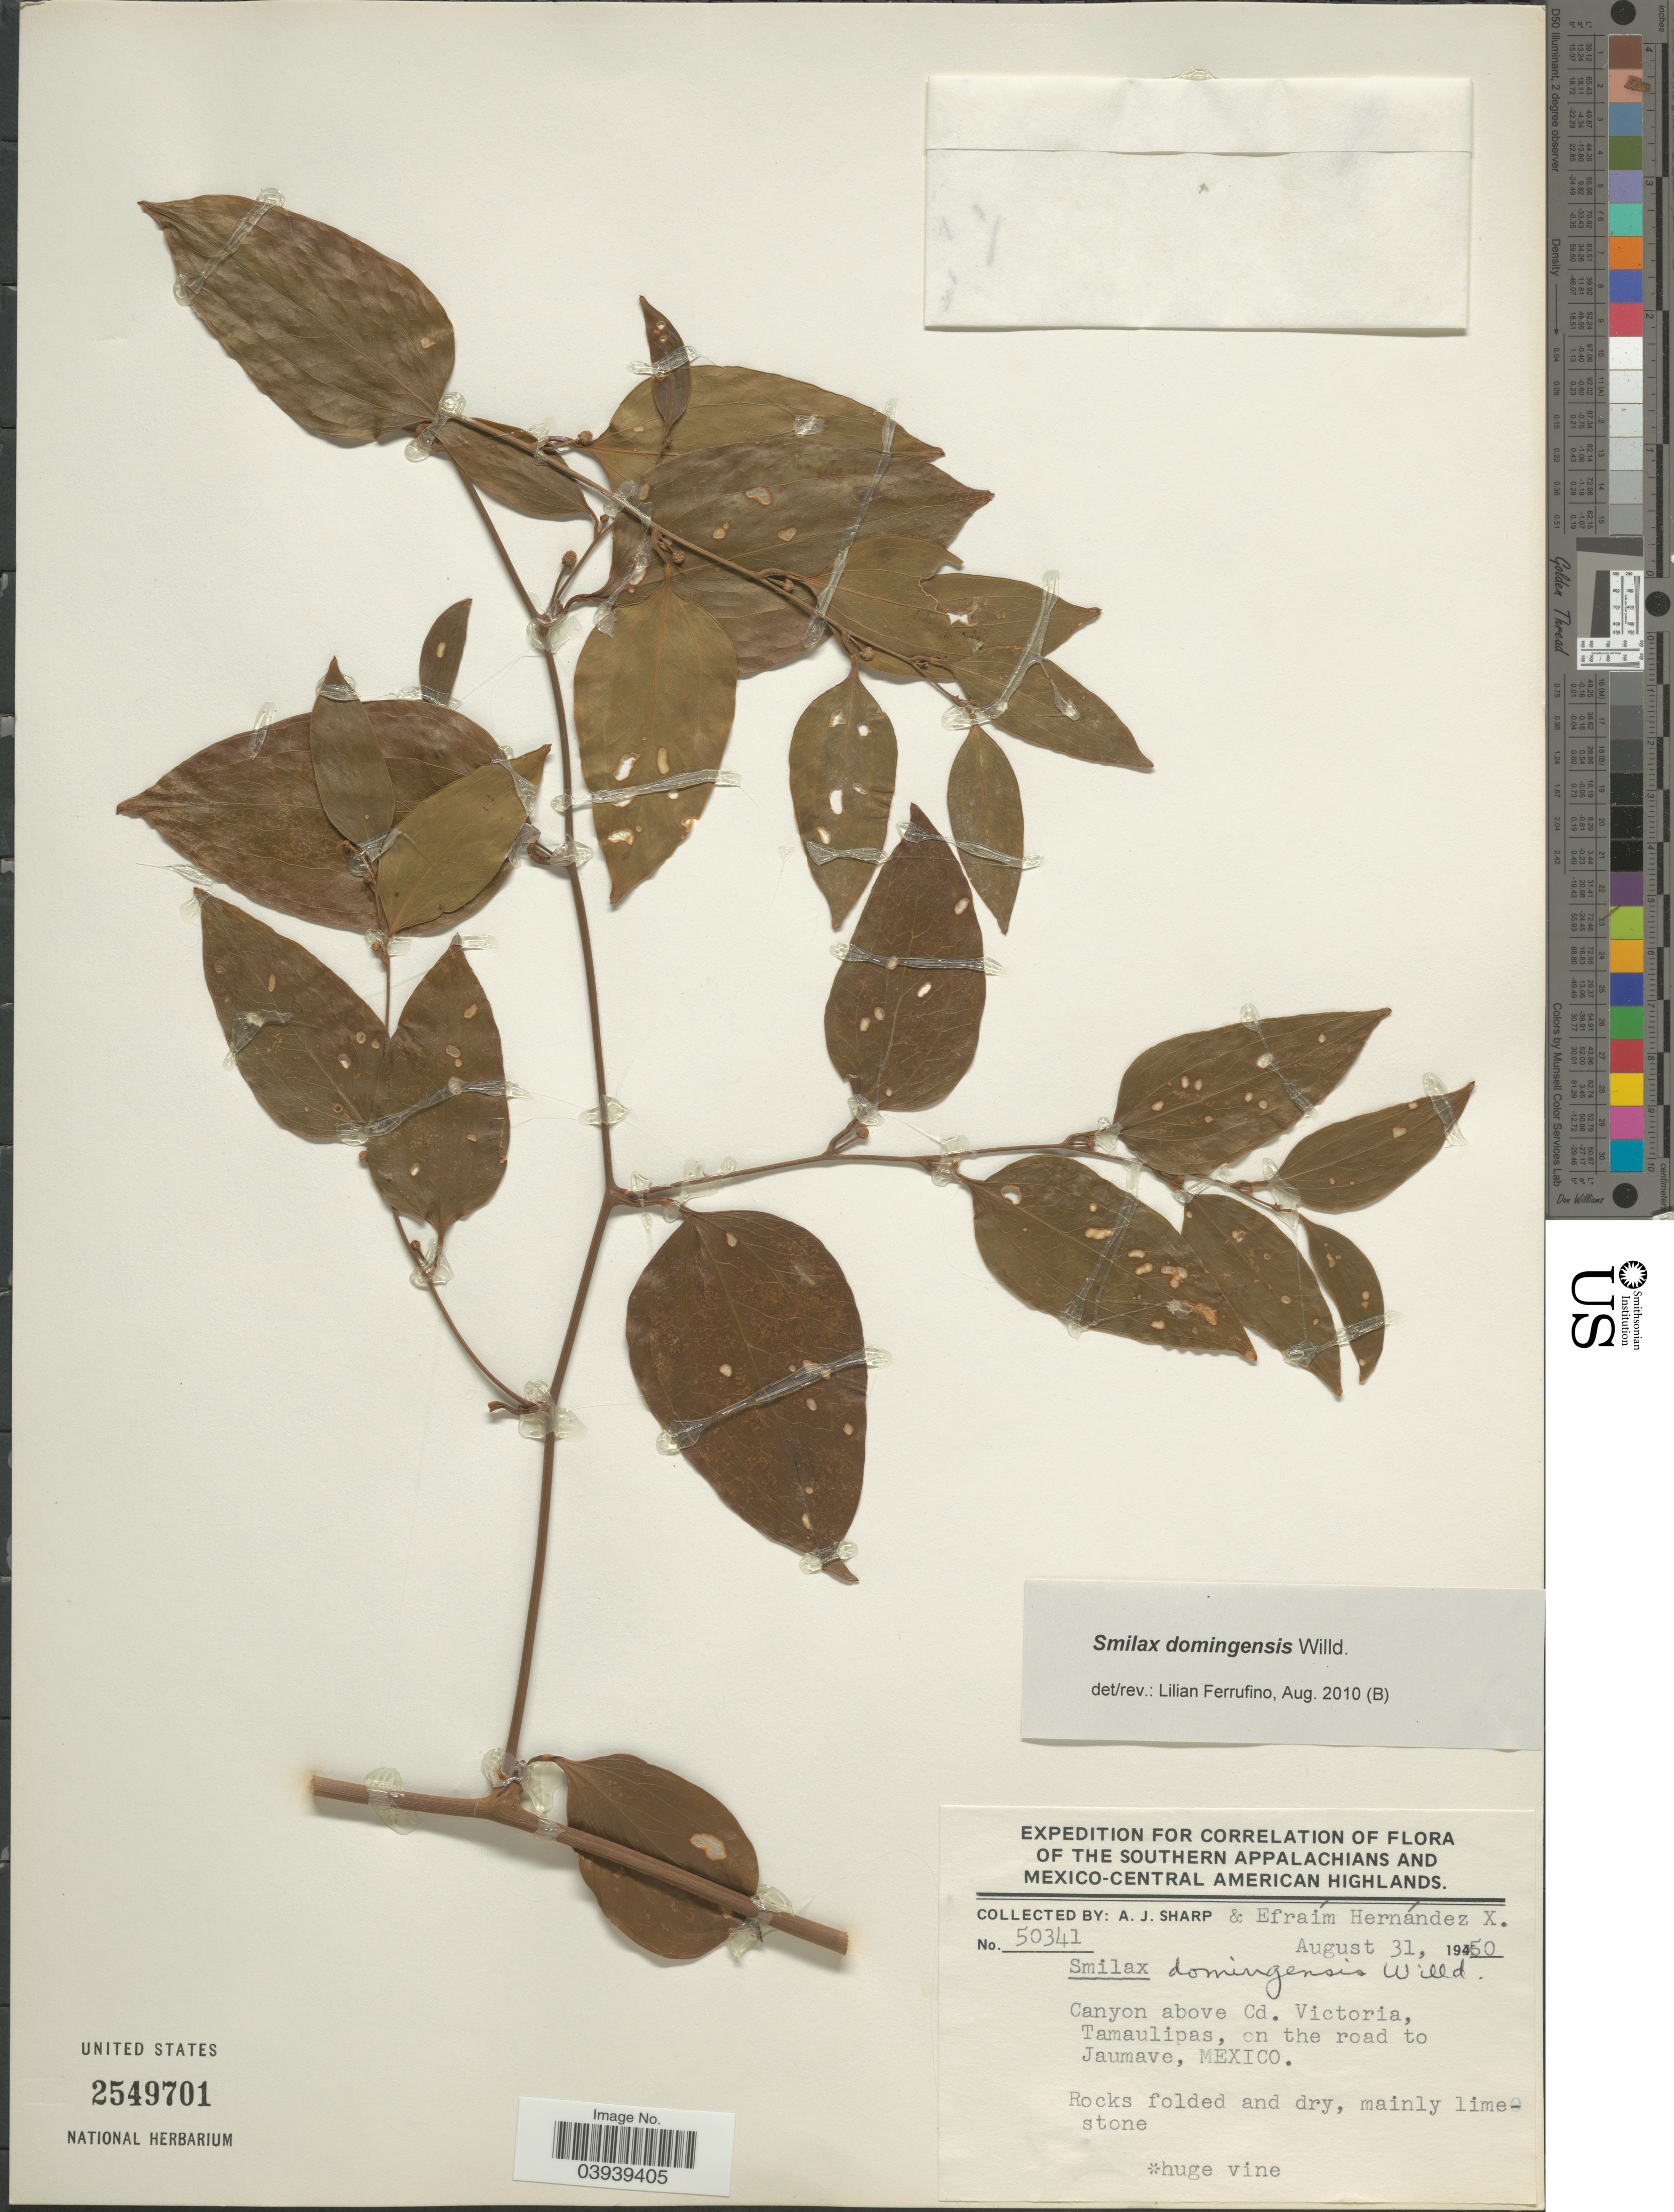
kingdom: Plantae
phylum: Tracheophyta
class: Liliopsida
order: Liliales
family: Smilacaceae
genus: Smilax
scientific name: Smilax domingensis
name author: Willd.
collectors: A. J. Sharp & E. Hernandez X.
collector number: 50341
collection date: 1950-08-31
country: Mexico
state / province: Tamaulipas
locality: Southern Appalachians and Mexico- Central American Highlands. Canyon above Cd. Victoria, Tamaulipas, on the road to Jaumave.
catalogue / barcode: US 2549701